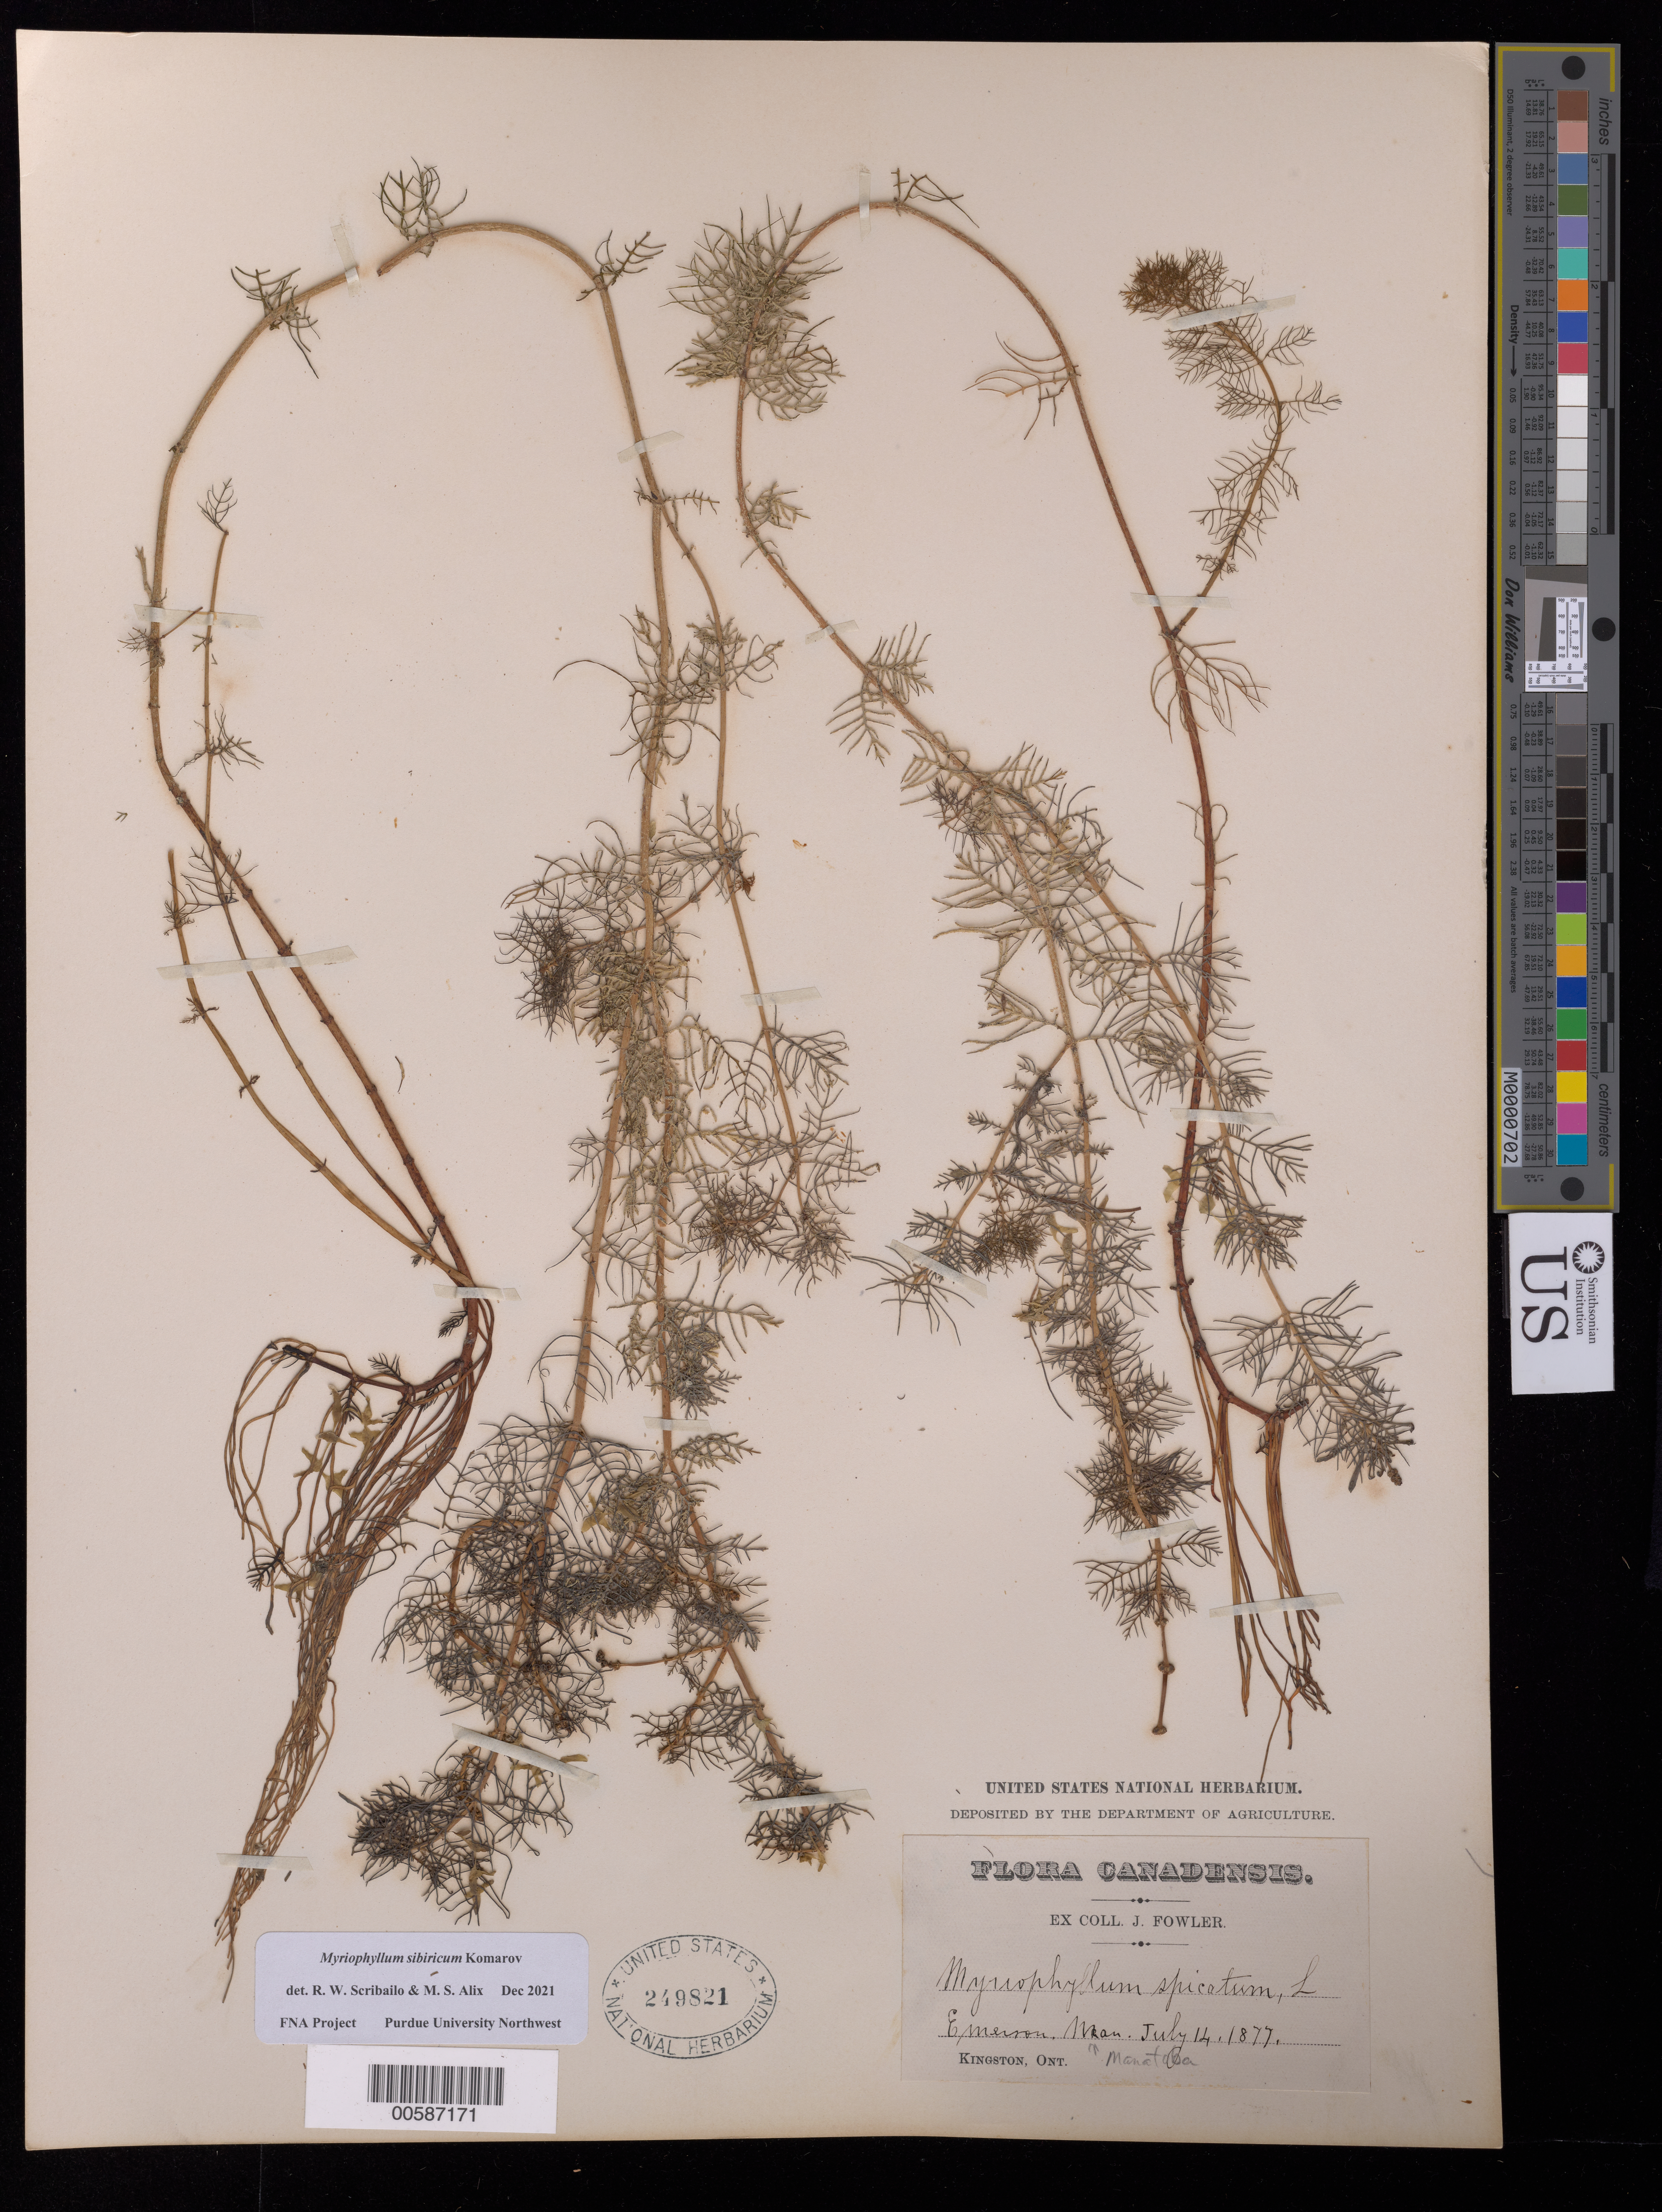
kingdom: Plantae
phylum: Tracheophyta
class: Magnoliopsida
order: Saxifragales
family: Haloragaceae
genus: Myriophyllum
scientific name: Myriophyllum sibiricum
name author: Kom.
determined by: Scribailo, R. W.; Alix, M. S.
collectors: J. P. Fowler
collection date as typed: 14 Jul 1877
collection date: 1877-07-14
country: Canada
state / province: Manitoba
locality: Emerson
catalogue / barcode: US 249821